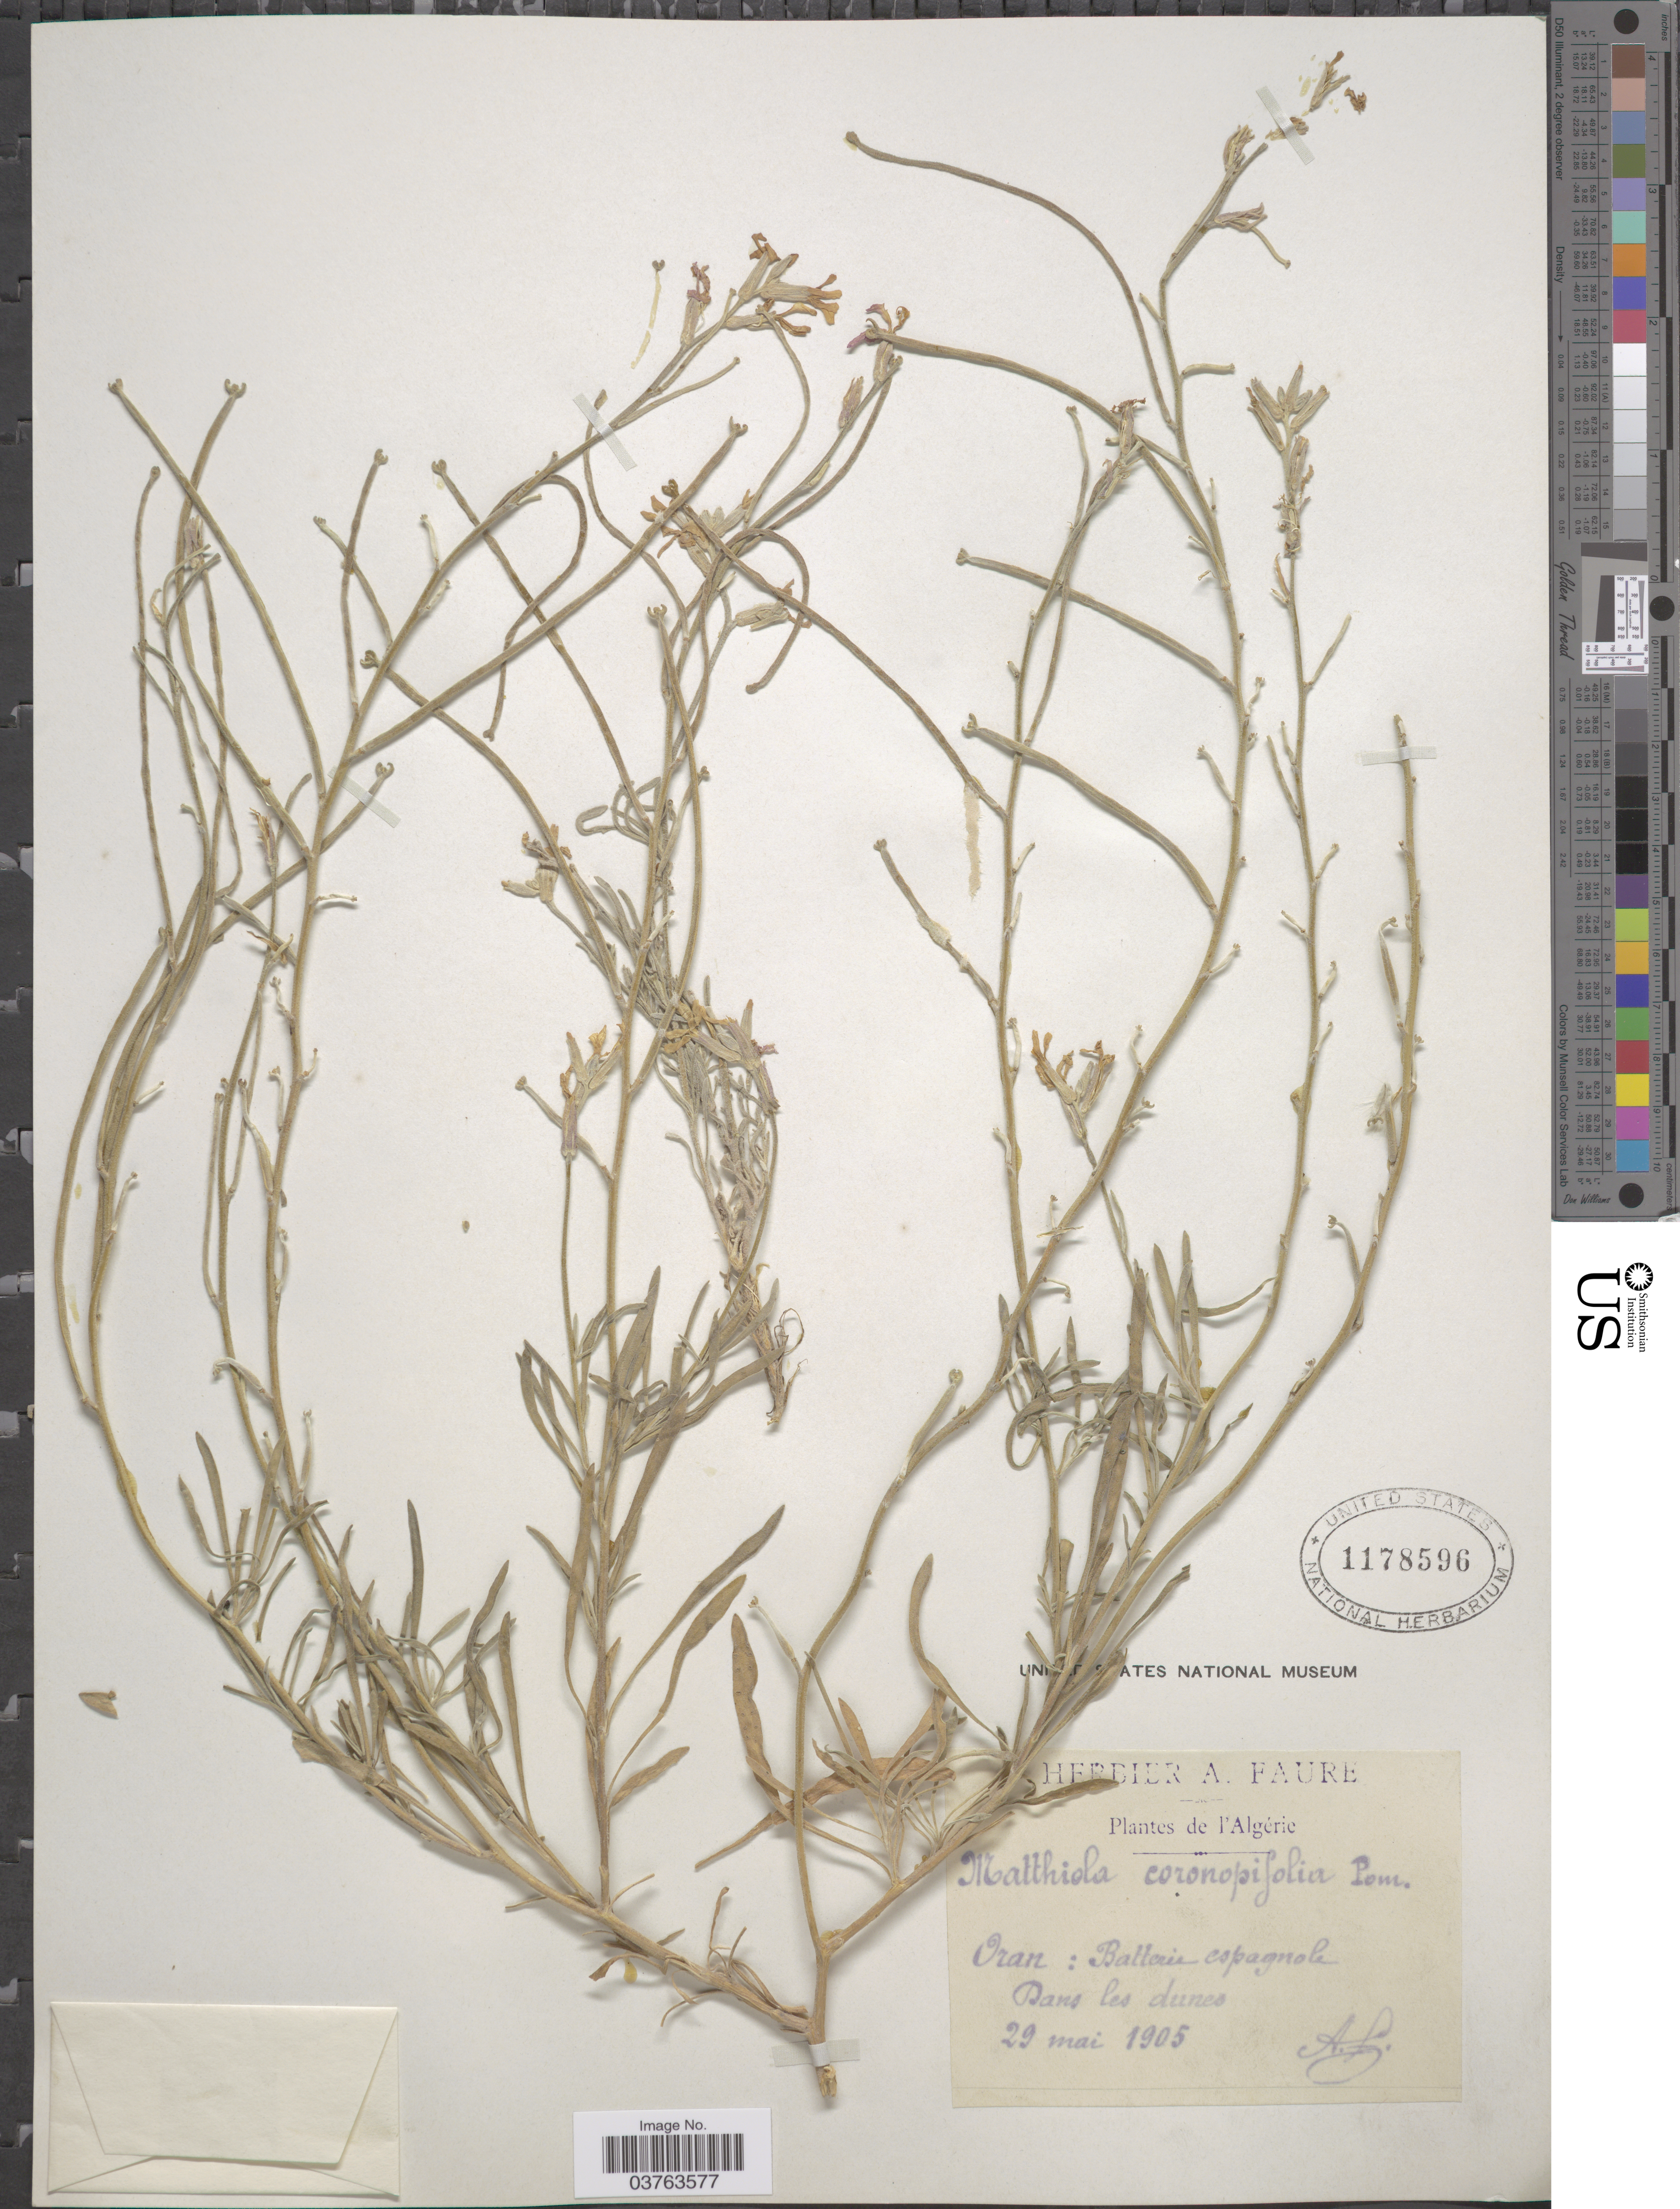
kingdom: Plantae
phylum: Tracheophyta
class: Magnoliopsida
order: Brassicales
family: Brassicaceae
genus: Matthiola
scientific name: Matthiola coronopifolia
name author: (Sm.) DC.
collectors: A. Faure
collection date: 1905-05-29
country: Algeria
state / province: Oran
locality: Batterie espagnole. Dans les dunes.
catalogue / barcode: US 1178596